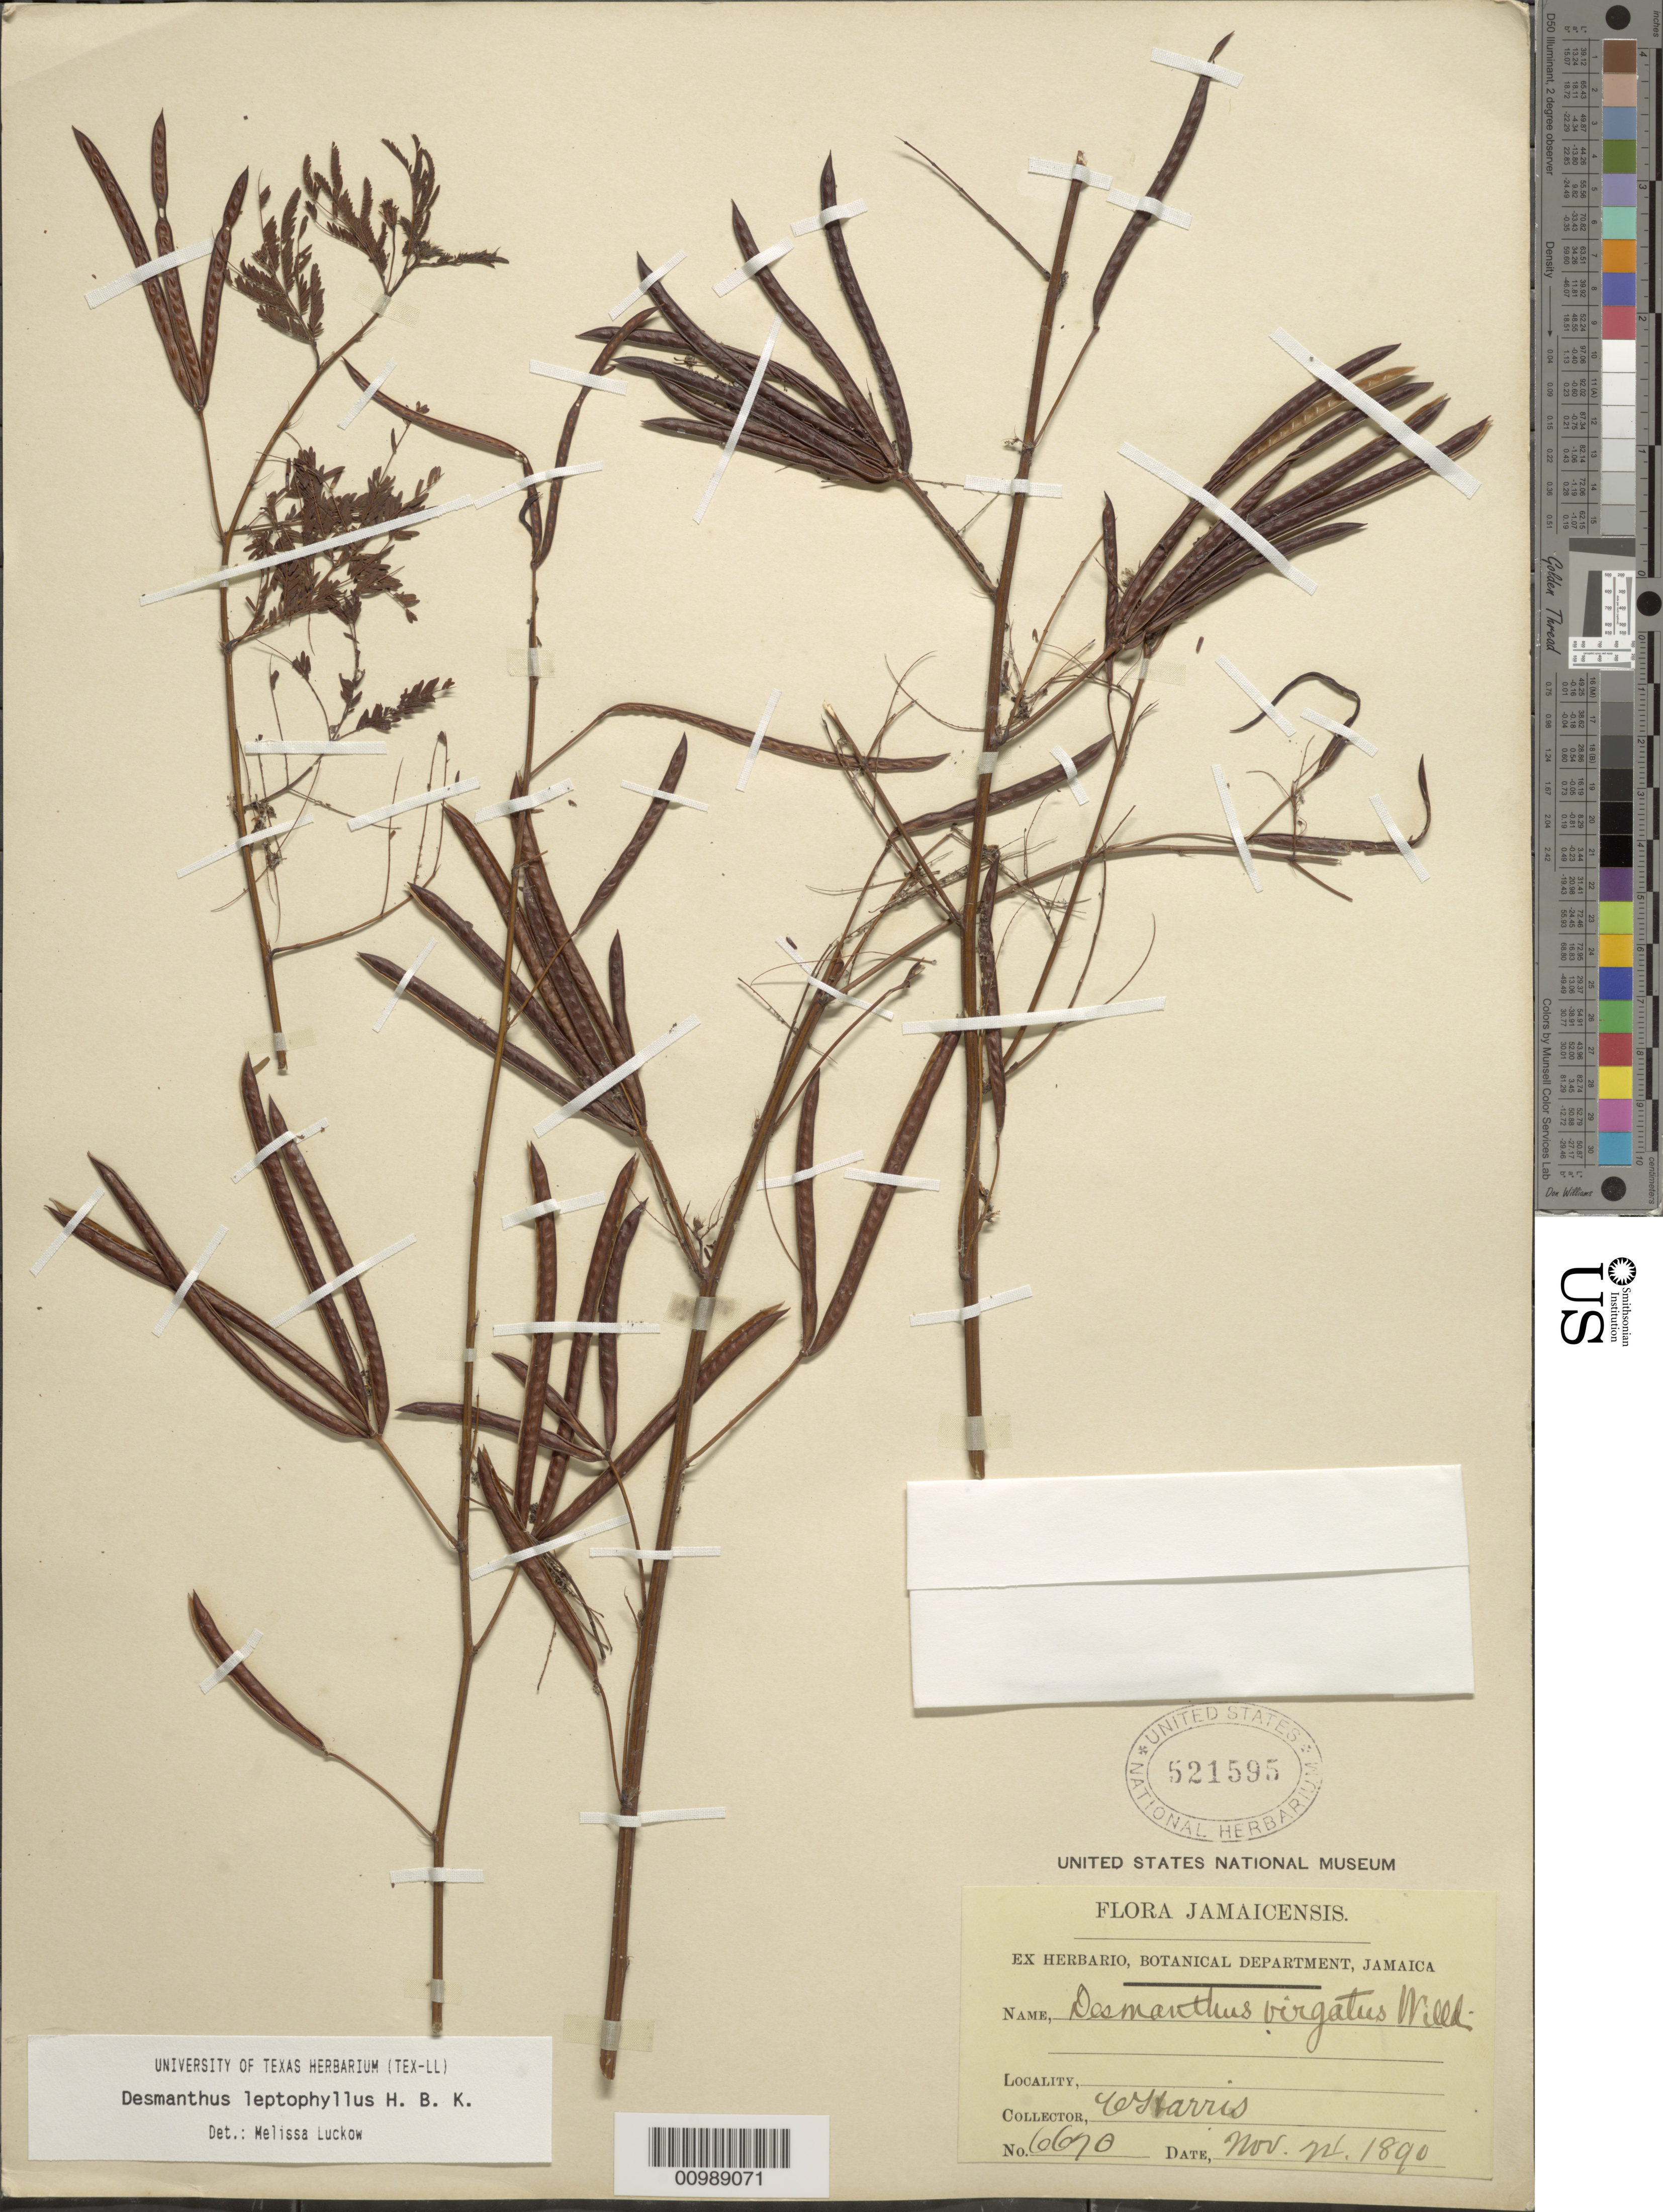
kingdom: Plantae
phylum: Tracheophyta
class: Magnoliopsida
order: Fabales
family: Fabaceae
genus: Desmanthus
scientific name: Desmanthus leptophyllus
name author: Kunth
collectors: W. Harris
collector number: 6670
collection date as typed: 24 Nov 1890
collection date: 1890-11-24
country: Jamaica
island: Jamaica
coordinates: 0 N, 0 E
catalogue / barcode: US 521595